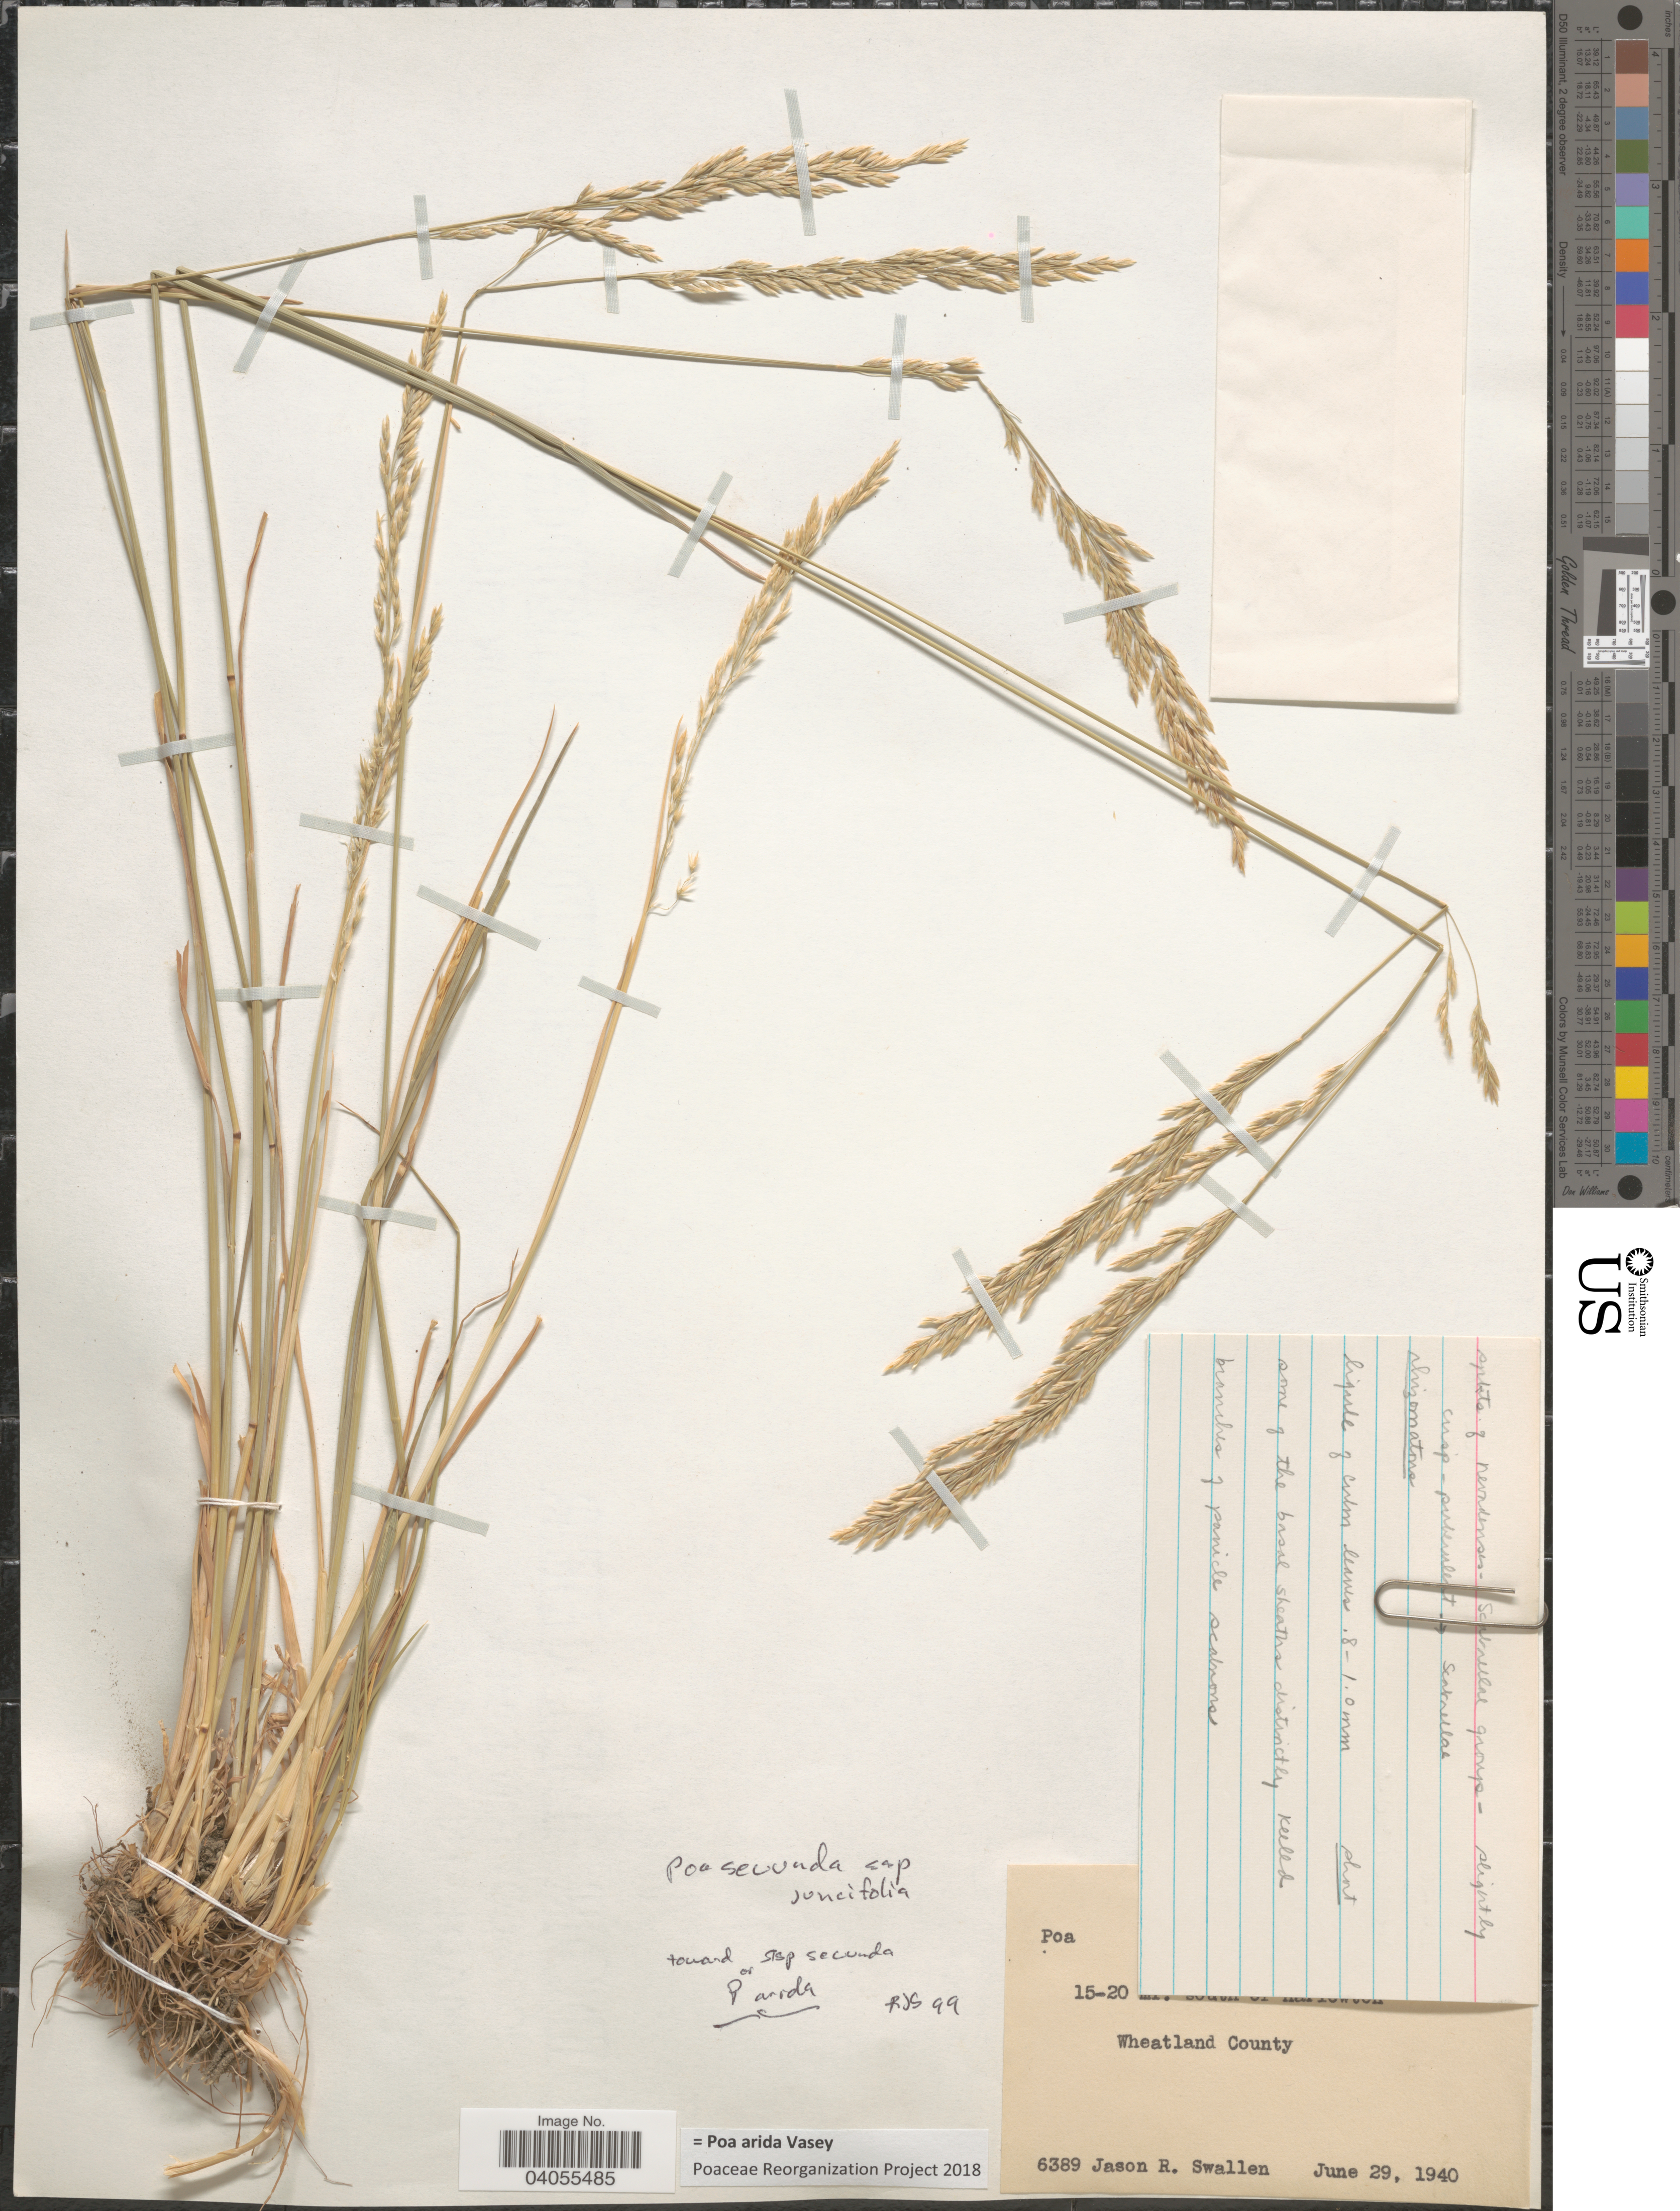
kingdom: Plantae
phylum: Tracheophyta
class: Liliopsida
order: Poales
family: Poaceae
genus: Poa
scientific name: Poa arida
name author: Vasey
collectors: J. R. Swallen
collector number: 6389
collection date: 1940-06-28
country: United States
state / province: Montana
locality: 15-20 mi. south of Harlowton, Wheatland County.